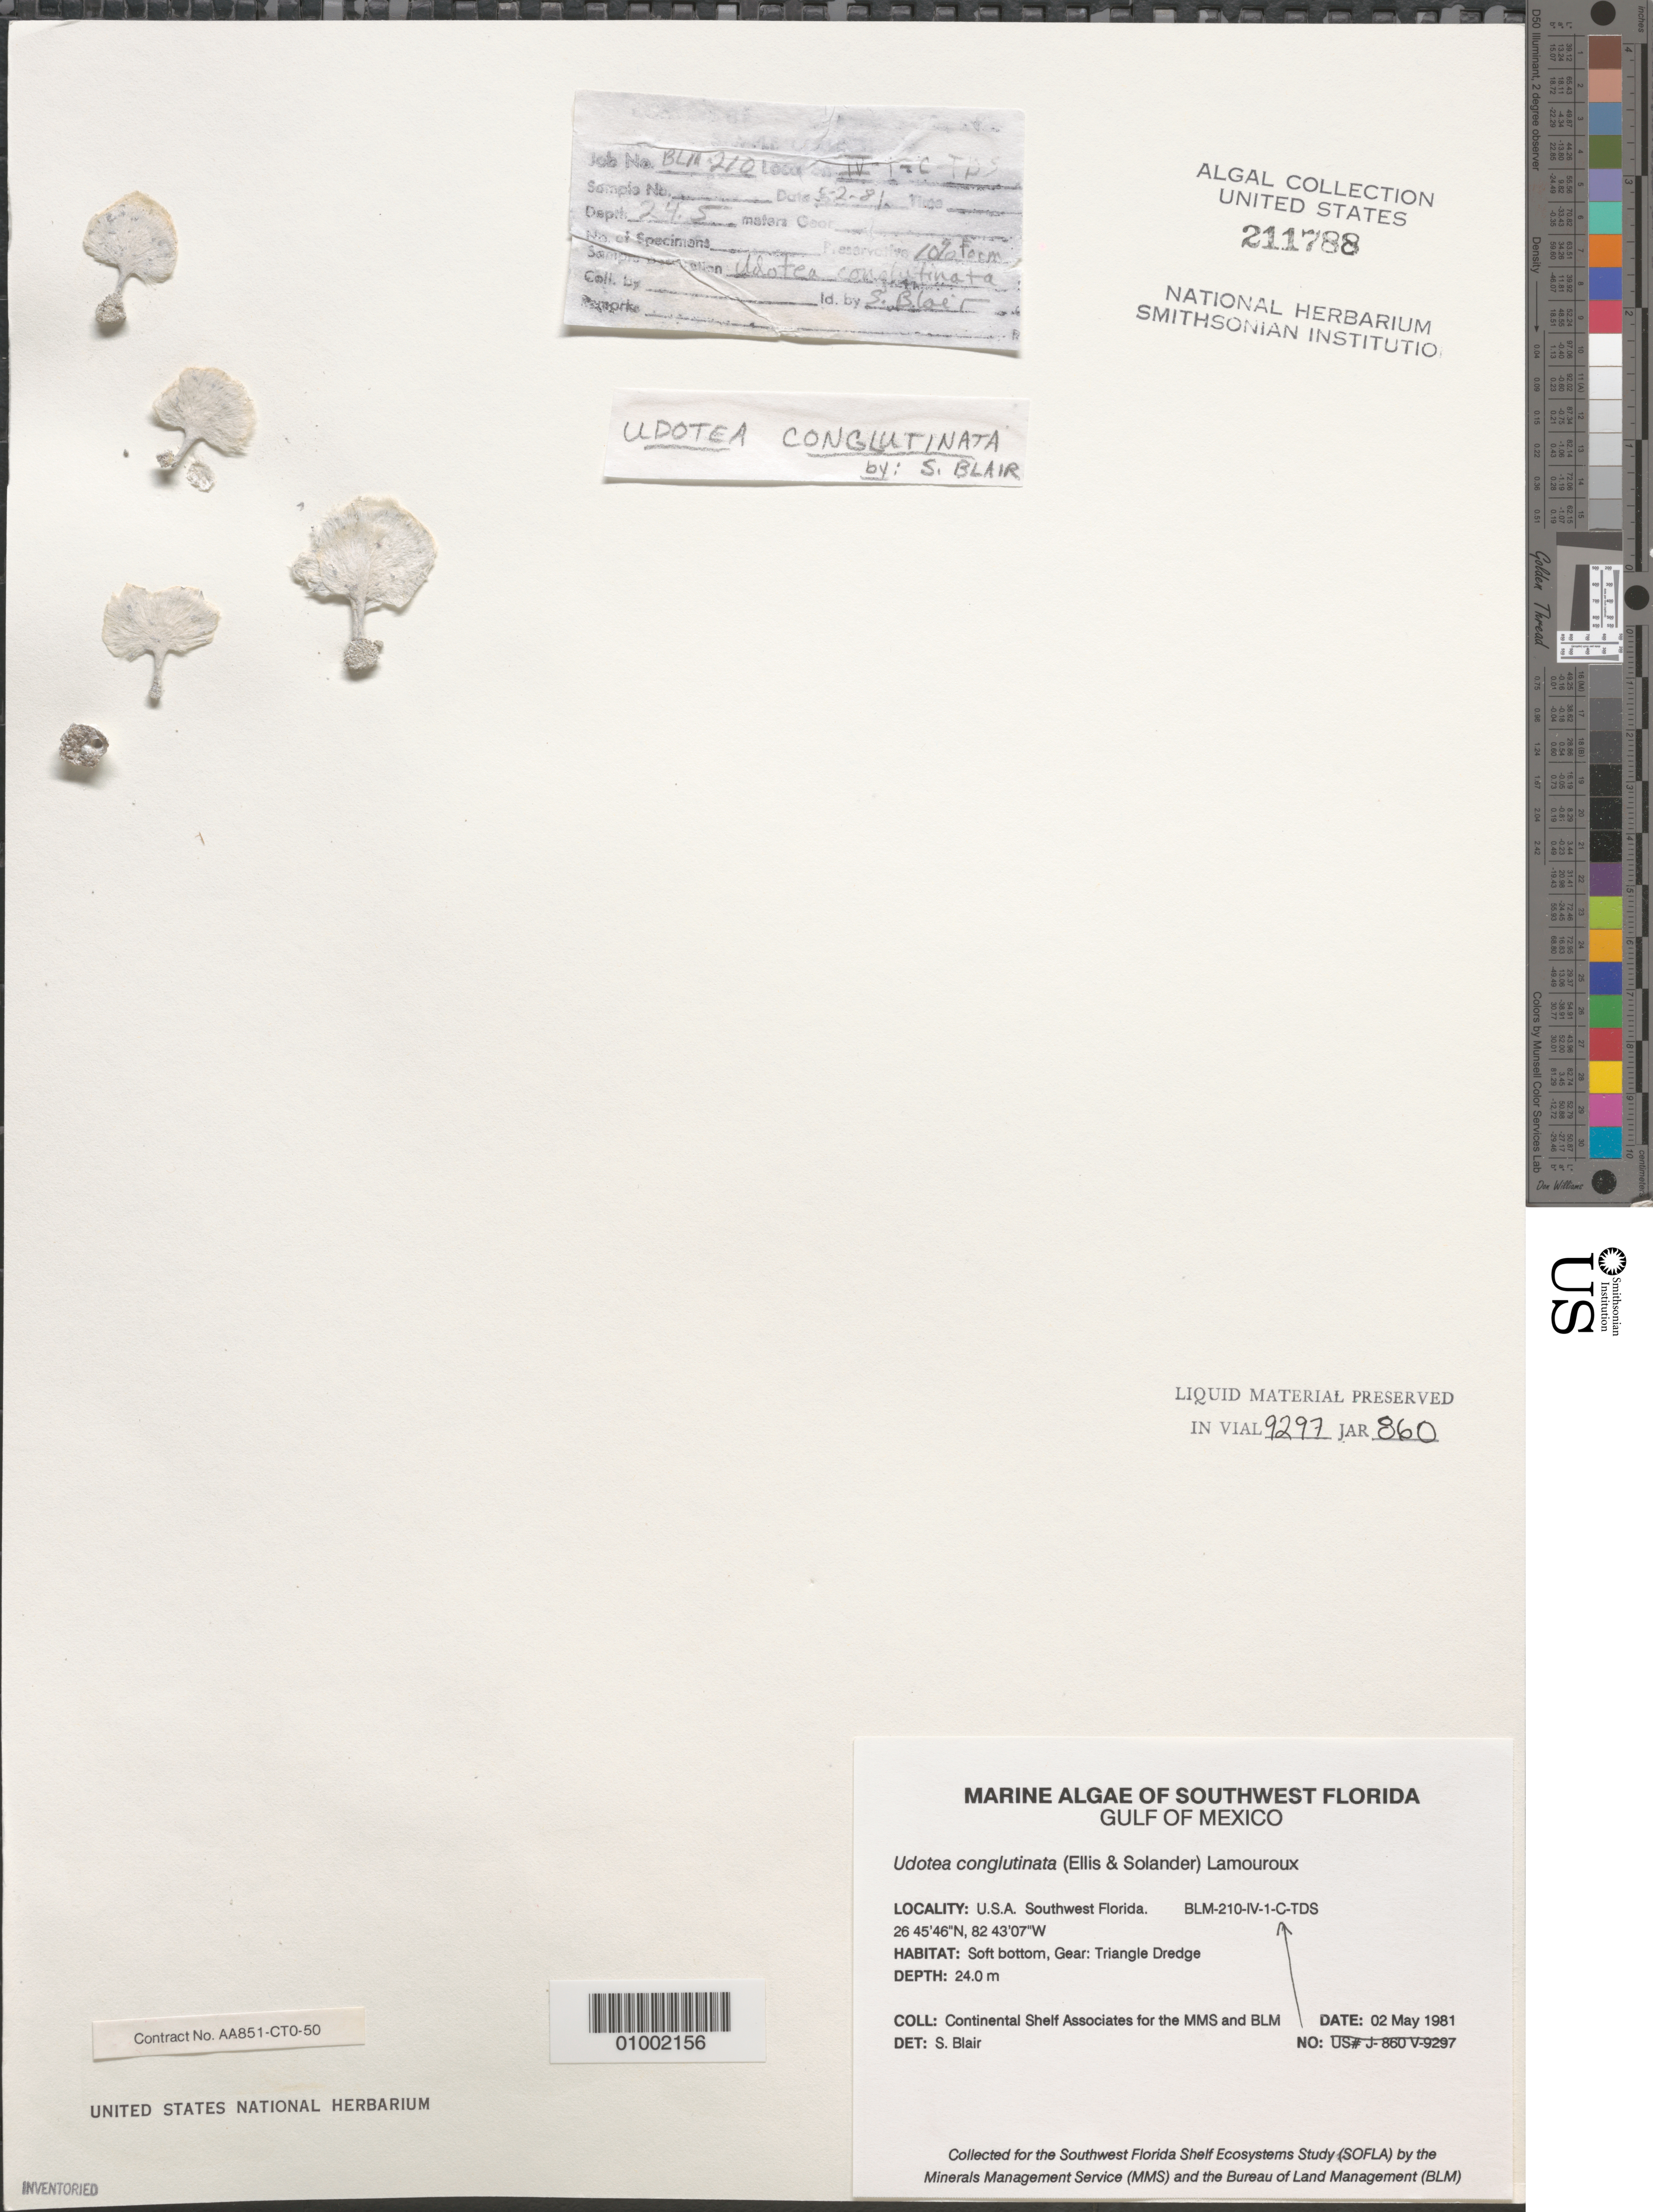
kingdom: Plantae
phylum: Chlorophyta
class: Ulvophyceae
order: Bryopsidales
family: Udoteaceae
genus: Udotea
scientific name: Udotea conglutinata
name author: (Ellis & Sol.) J.V.Lamouroux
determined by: Blair, S. M.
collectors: Continental Shelf Associates for the MMS/BLM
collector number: BLM-210-IV-1-C-TDS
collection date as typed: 02 May 1981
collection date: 1981-05-02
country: United States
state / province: Florida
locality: Gulf of Mexico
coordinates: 26 45'46"N, 82 43'07"W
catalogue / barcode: US 211788